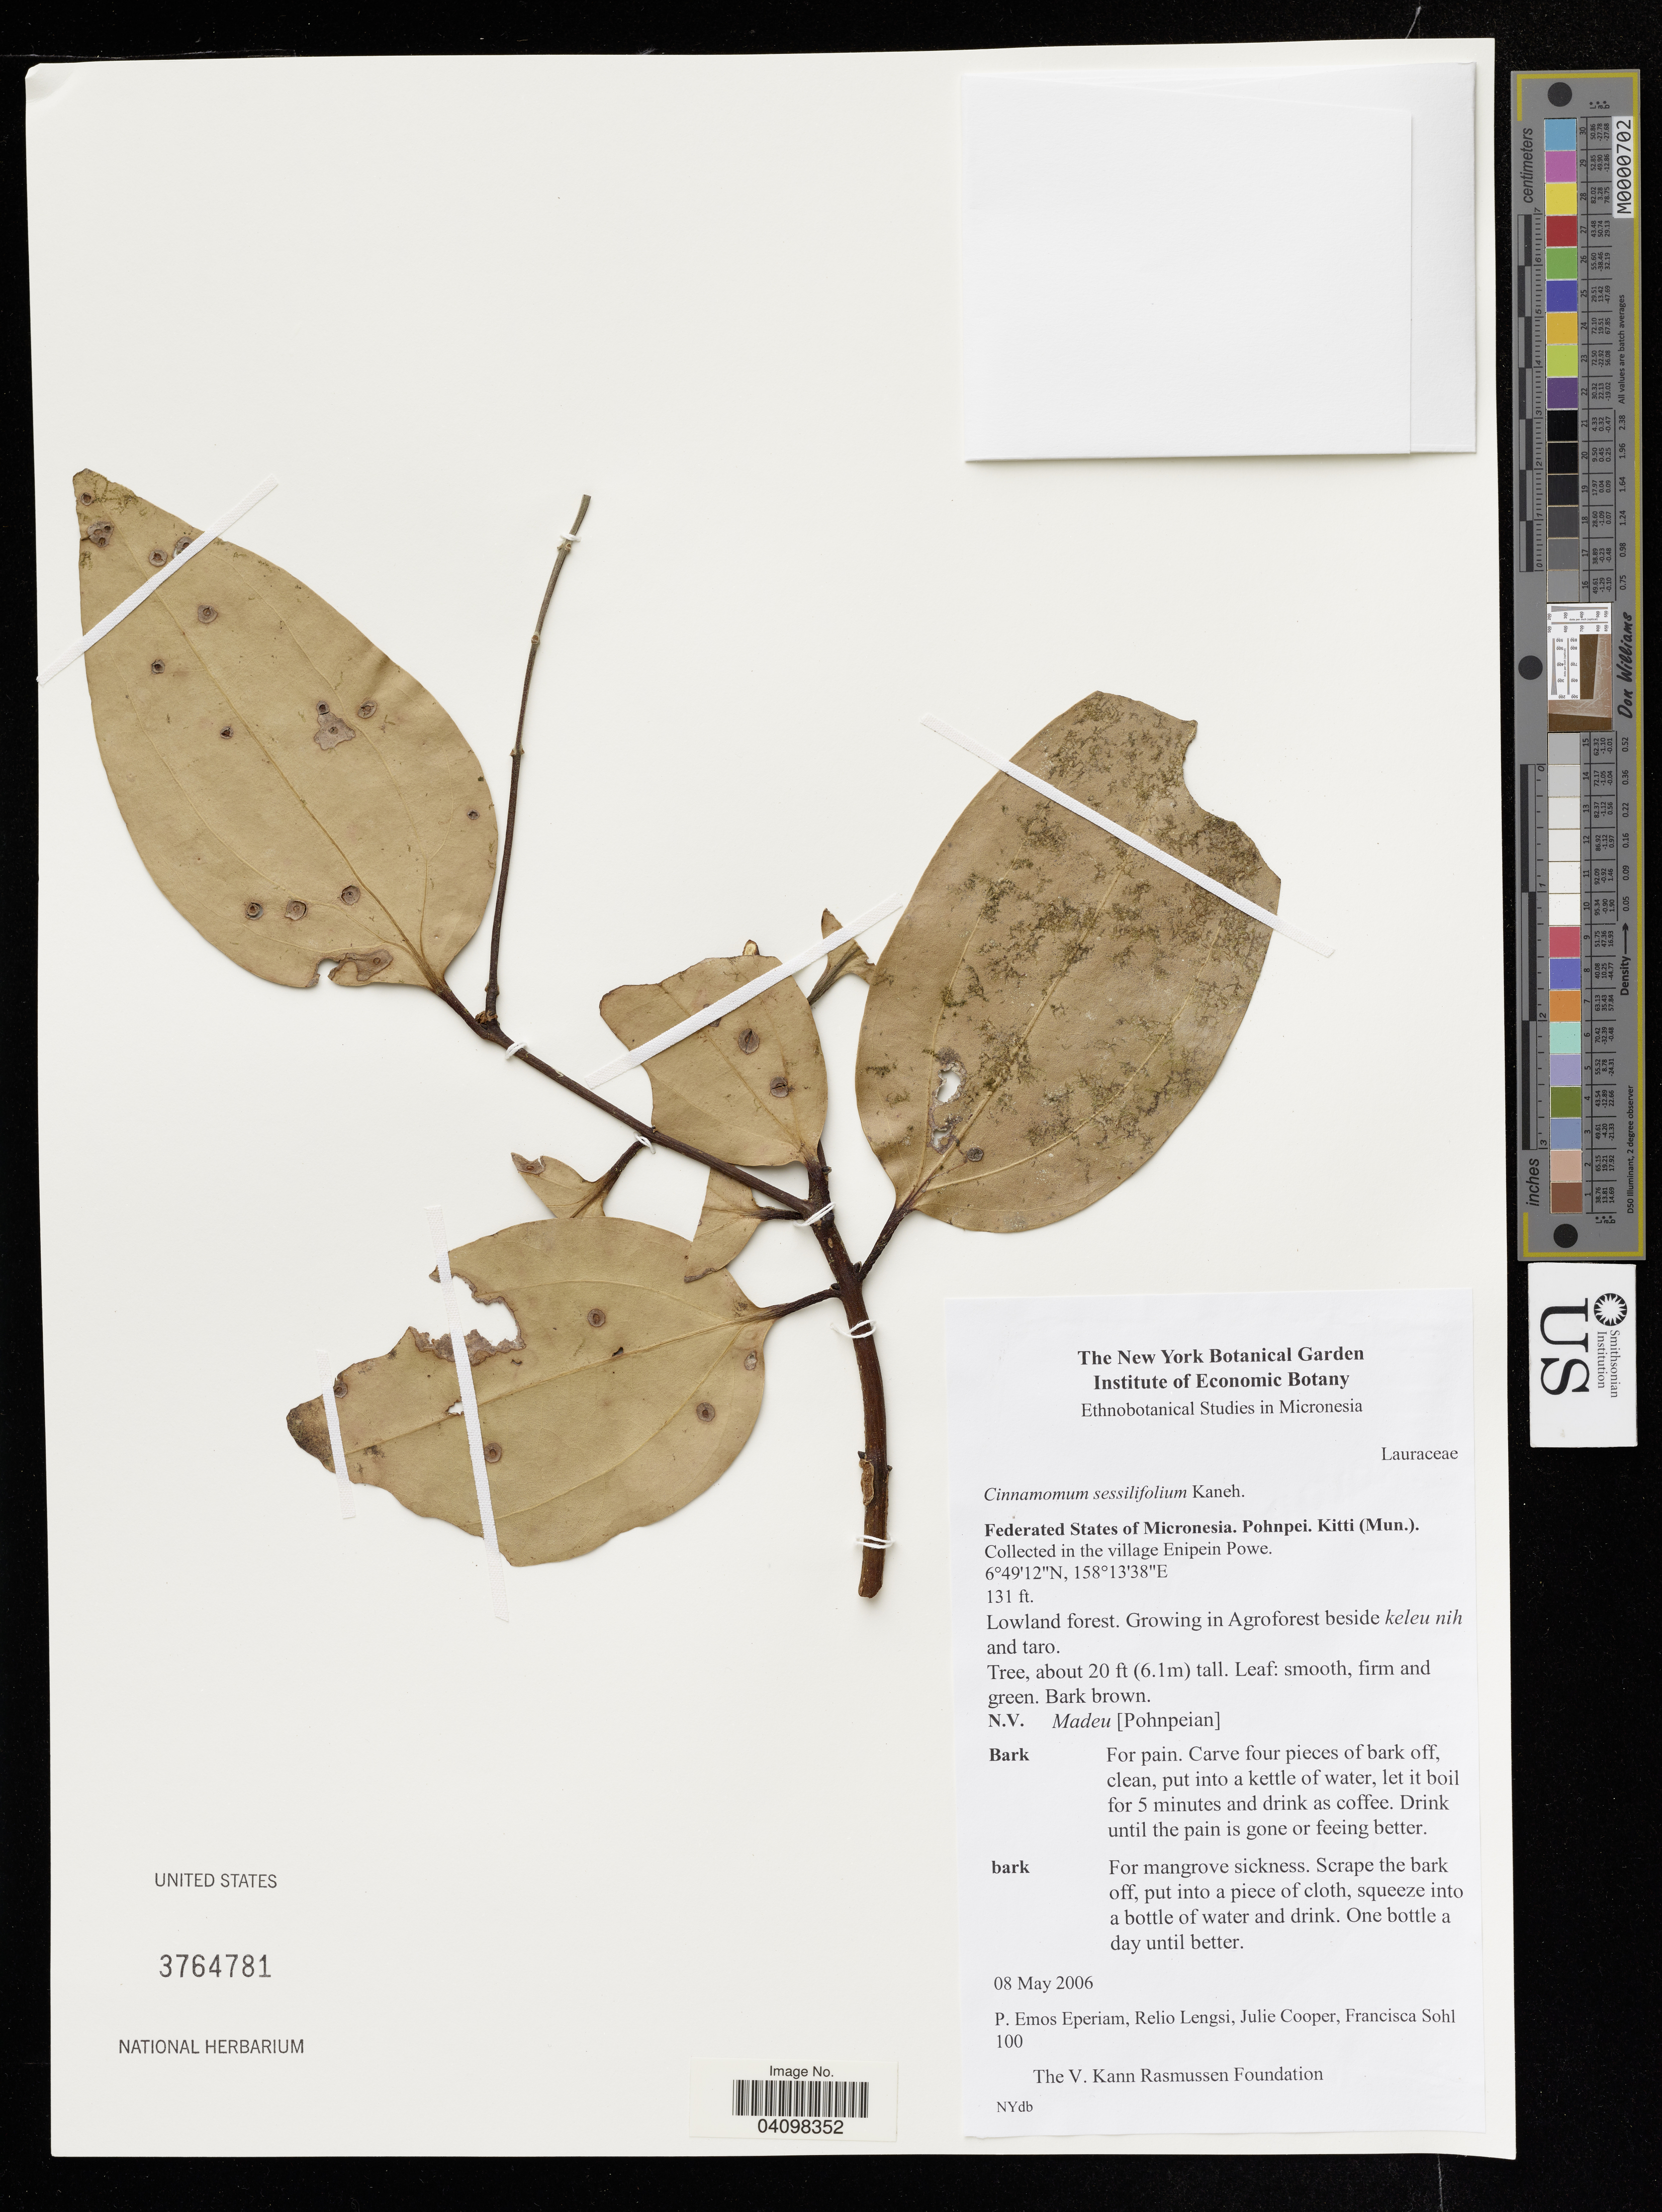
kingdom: Plantae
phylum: Tracheophyta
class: Magnoliopsida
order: Laurales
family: Lauraceae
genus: Cinnamomum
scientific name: Cinnamomum sessilifolium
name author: Kaneh.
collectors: P. Eperiam, R. Lengsi, J. Cooper & F. Sohl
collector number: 100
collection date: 2006-05-08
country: Micronesia, Federated States of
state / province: Pohnpei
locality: Kitti (Mun.). In the village Enipein Powe.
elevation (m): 40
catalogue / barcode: US 3764781